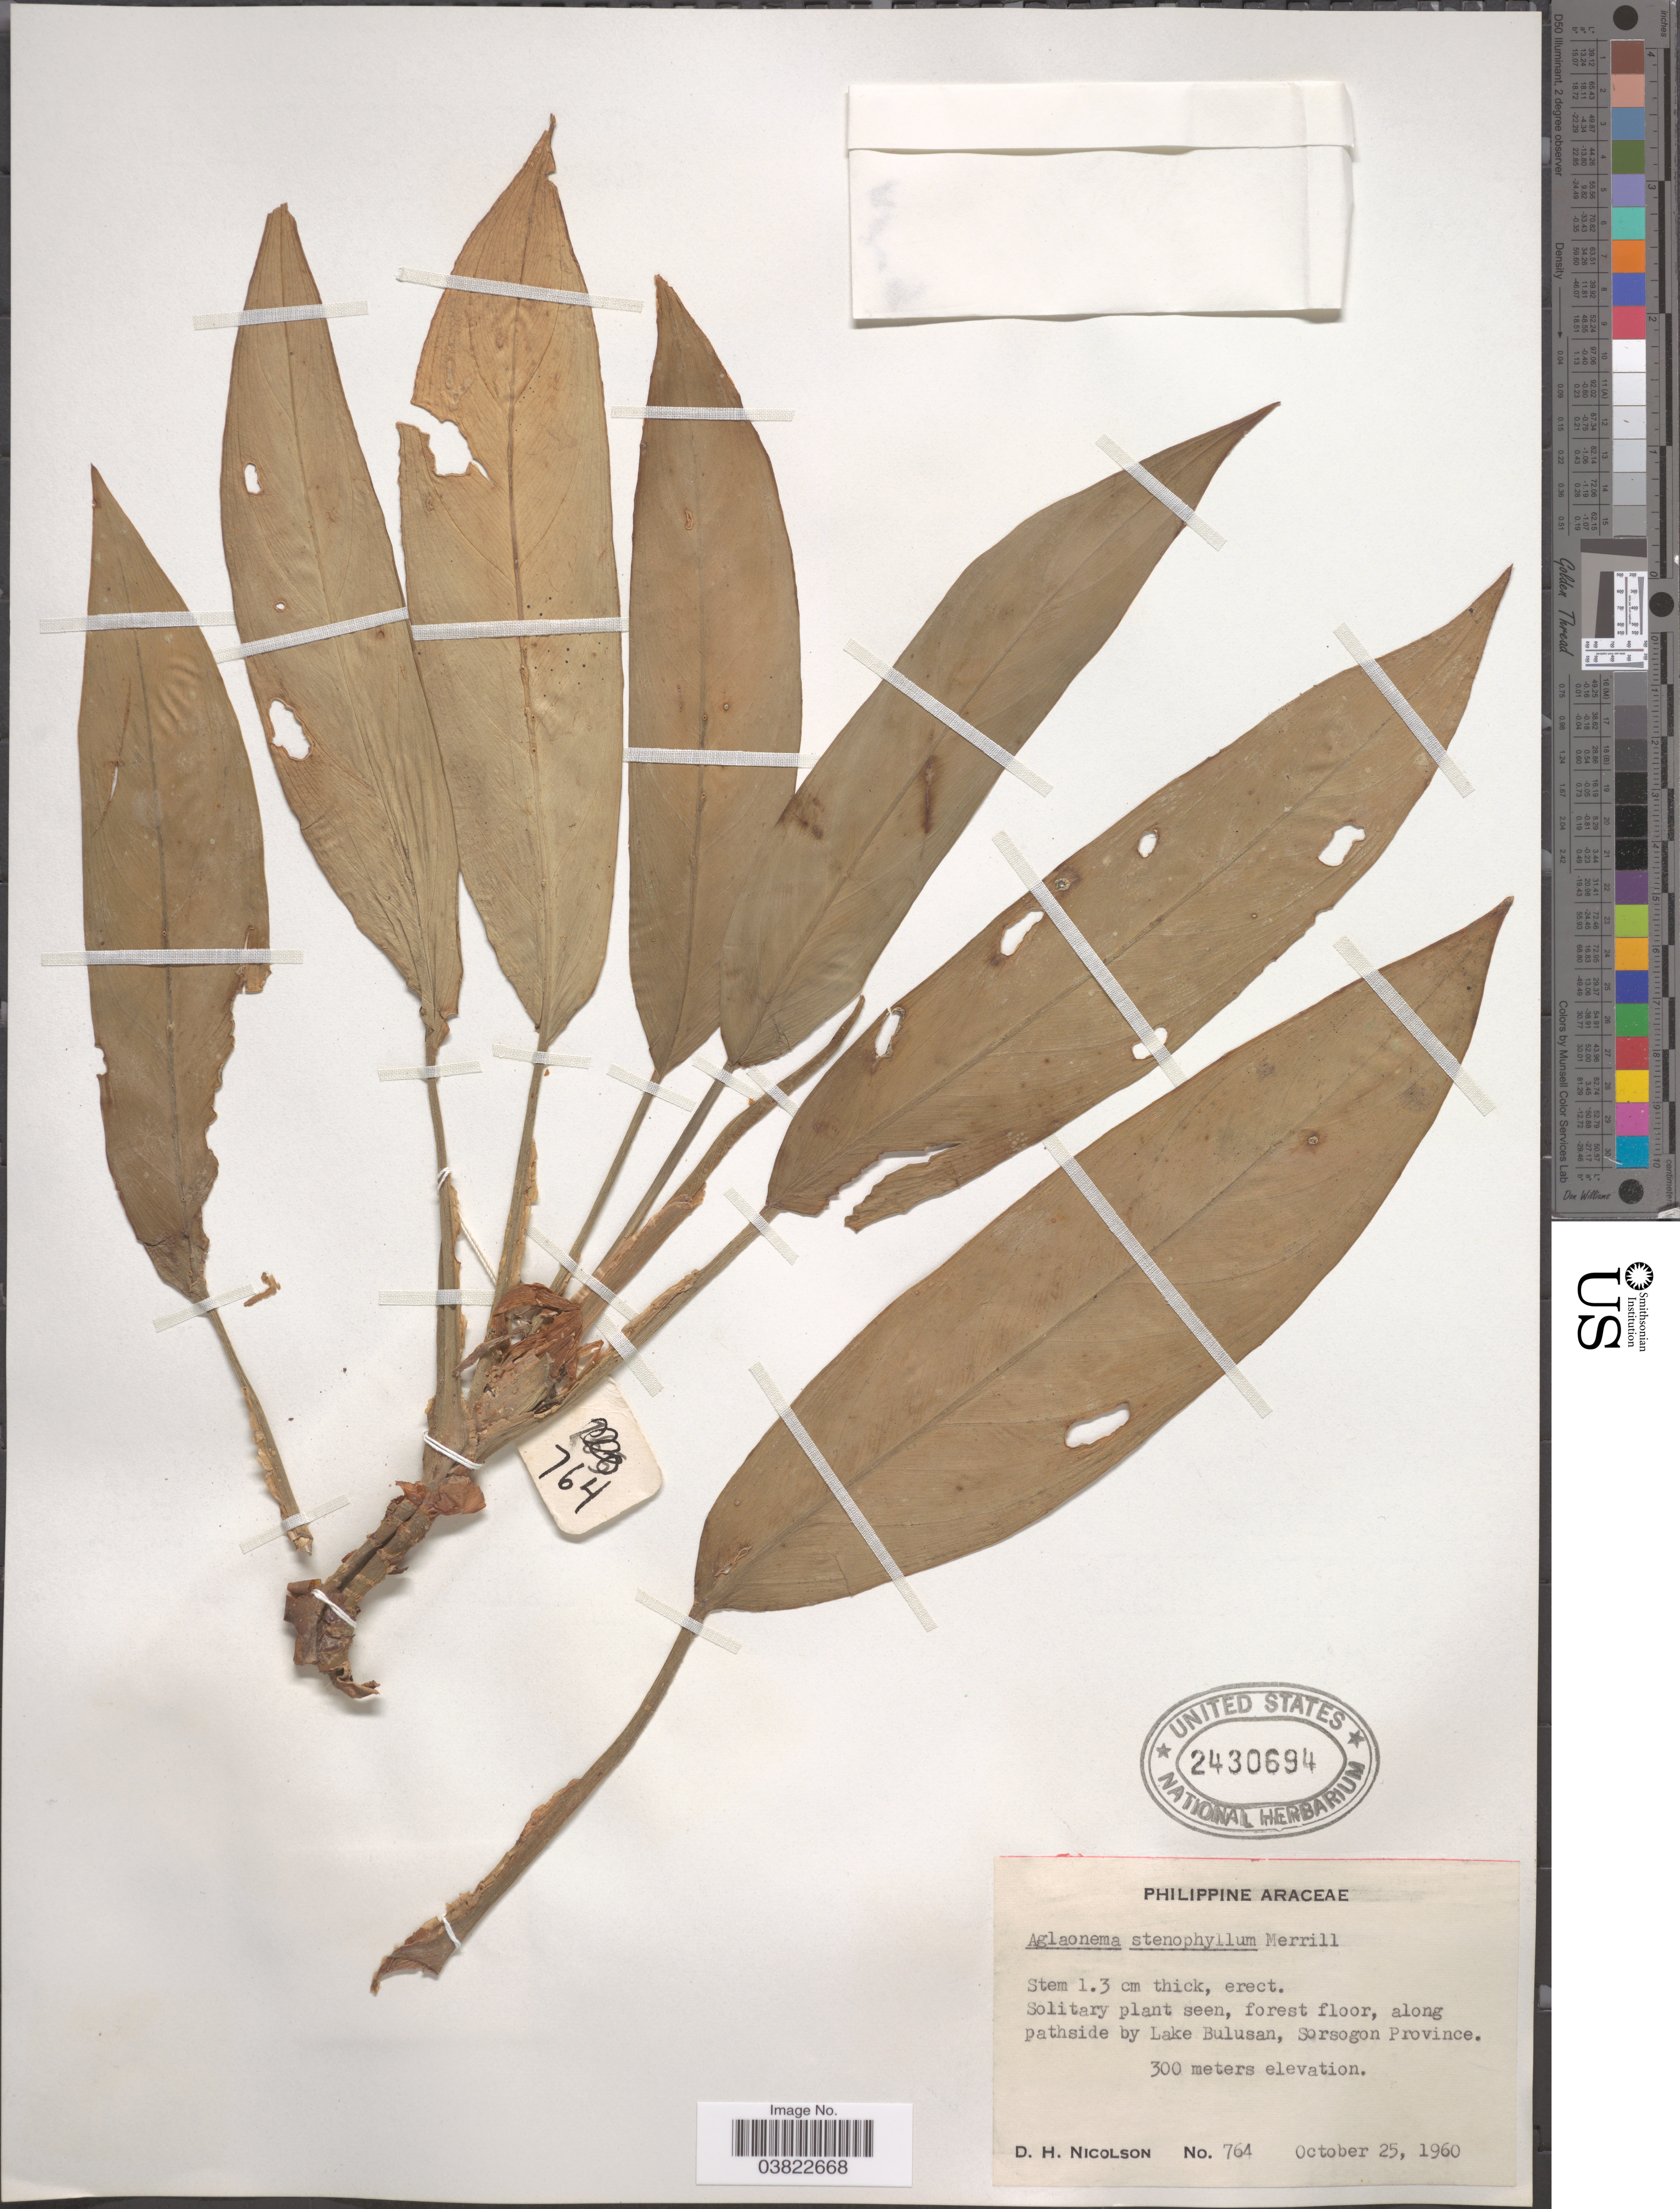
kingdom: Plantae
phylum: Tracheophyta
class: Liliopsida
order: Alismatales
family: Araceae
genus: Aglaonema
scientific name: Aglaonema stenophyllum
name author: Merr.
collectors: D. H. Nicolson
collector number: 764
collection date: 1960-10-25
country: Philippines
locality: Along pathside by Lake Bulusan, Sorsogon Province.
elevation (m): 300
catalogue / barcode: US 2430694